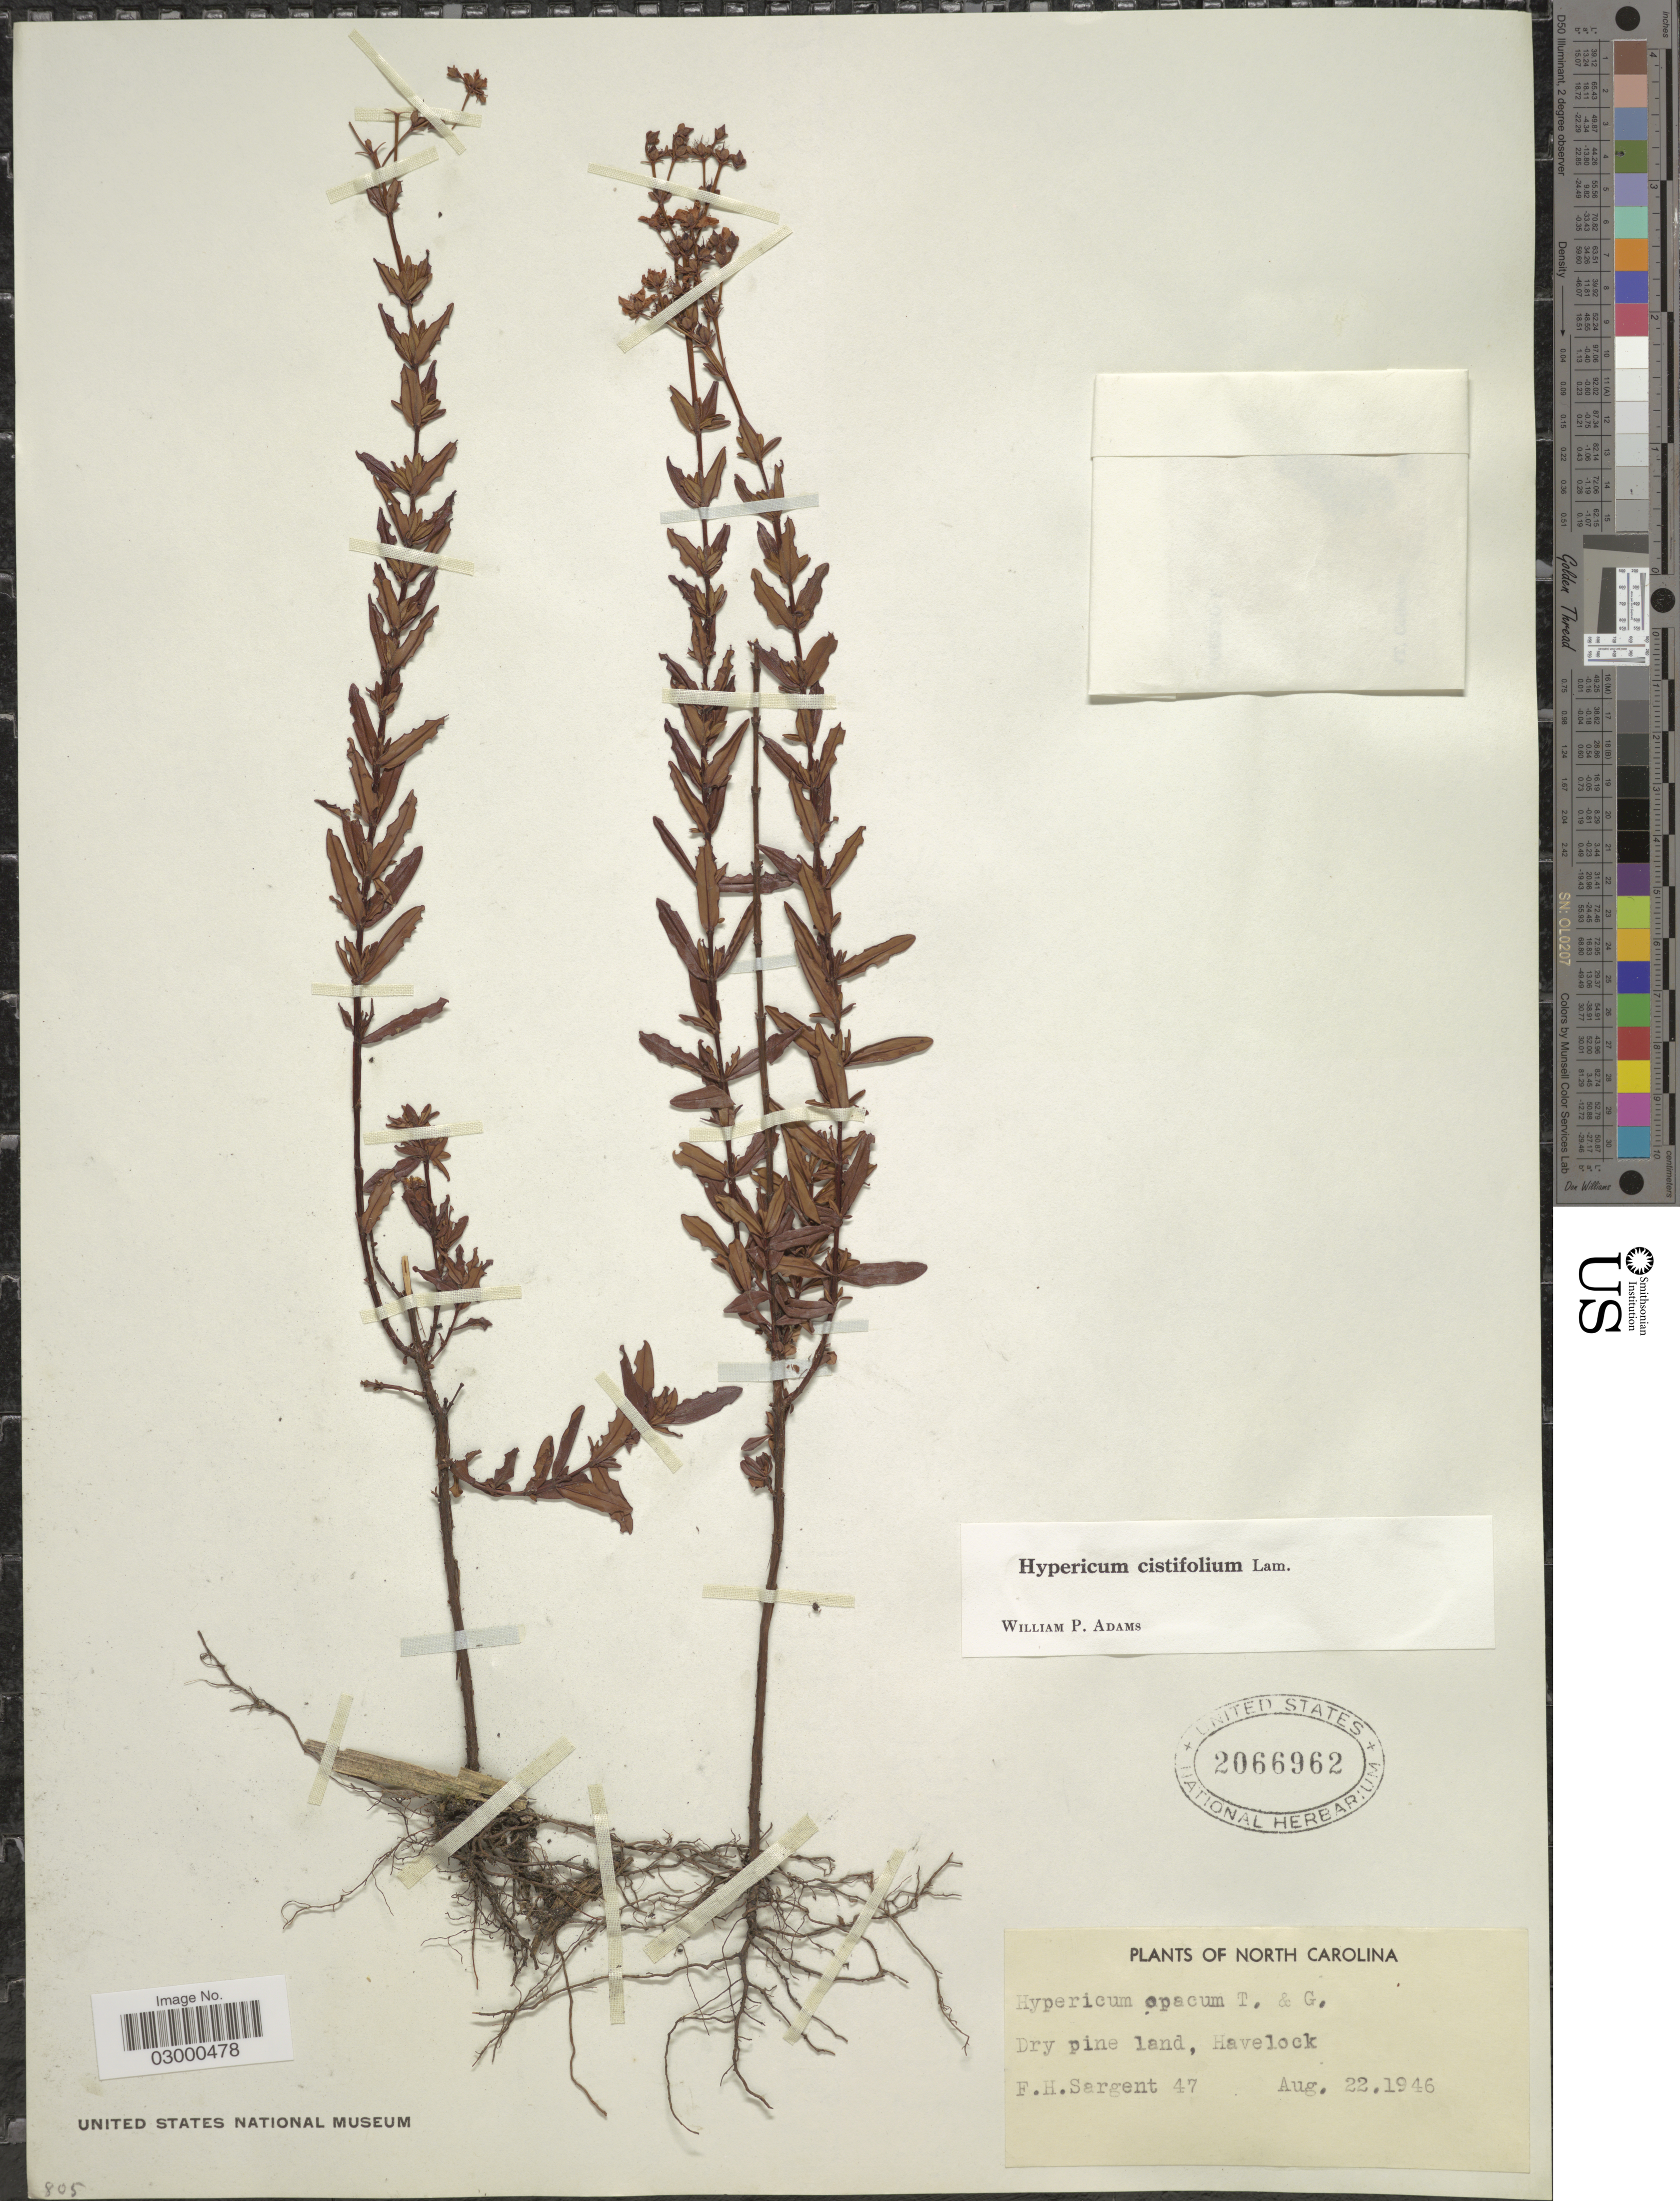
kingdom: Plantae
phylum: Tracheophyta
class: Magnoliopsida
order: Malpighiales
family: Hypericaceae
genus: Hypericum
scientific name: Hypericum cistifolium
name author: Lam.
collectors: F. H. Sargent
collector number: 47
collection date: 1946-08-22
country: United States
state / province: North Carolina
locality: Havelock.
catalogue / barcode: US 2066962